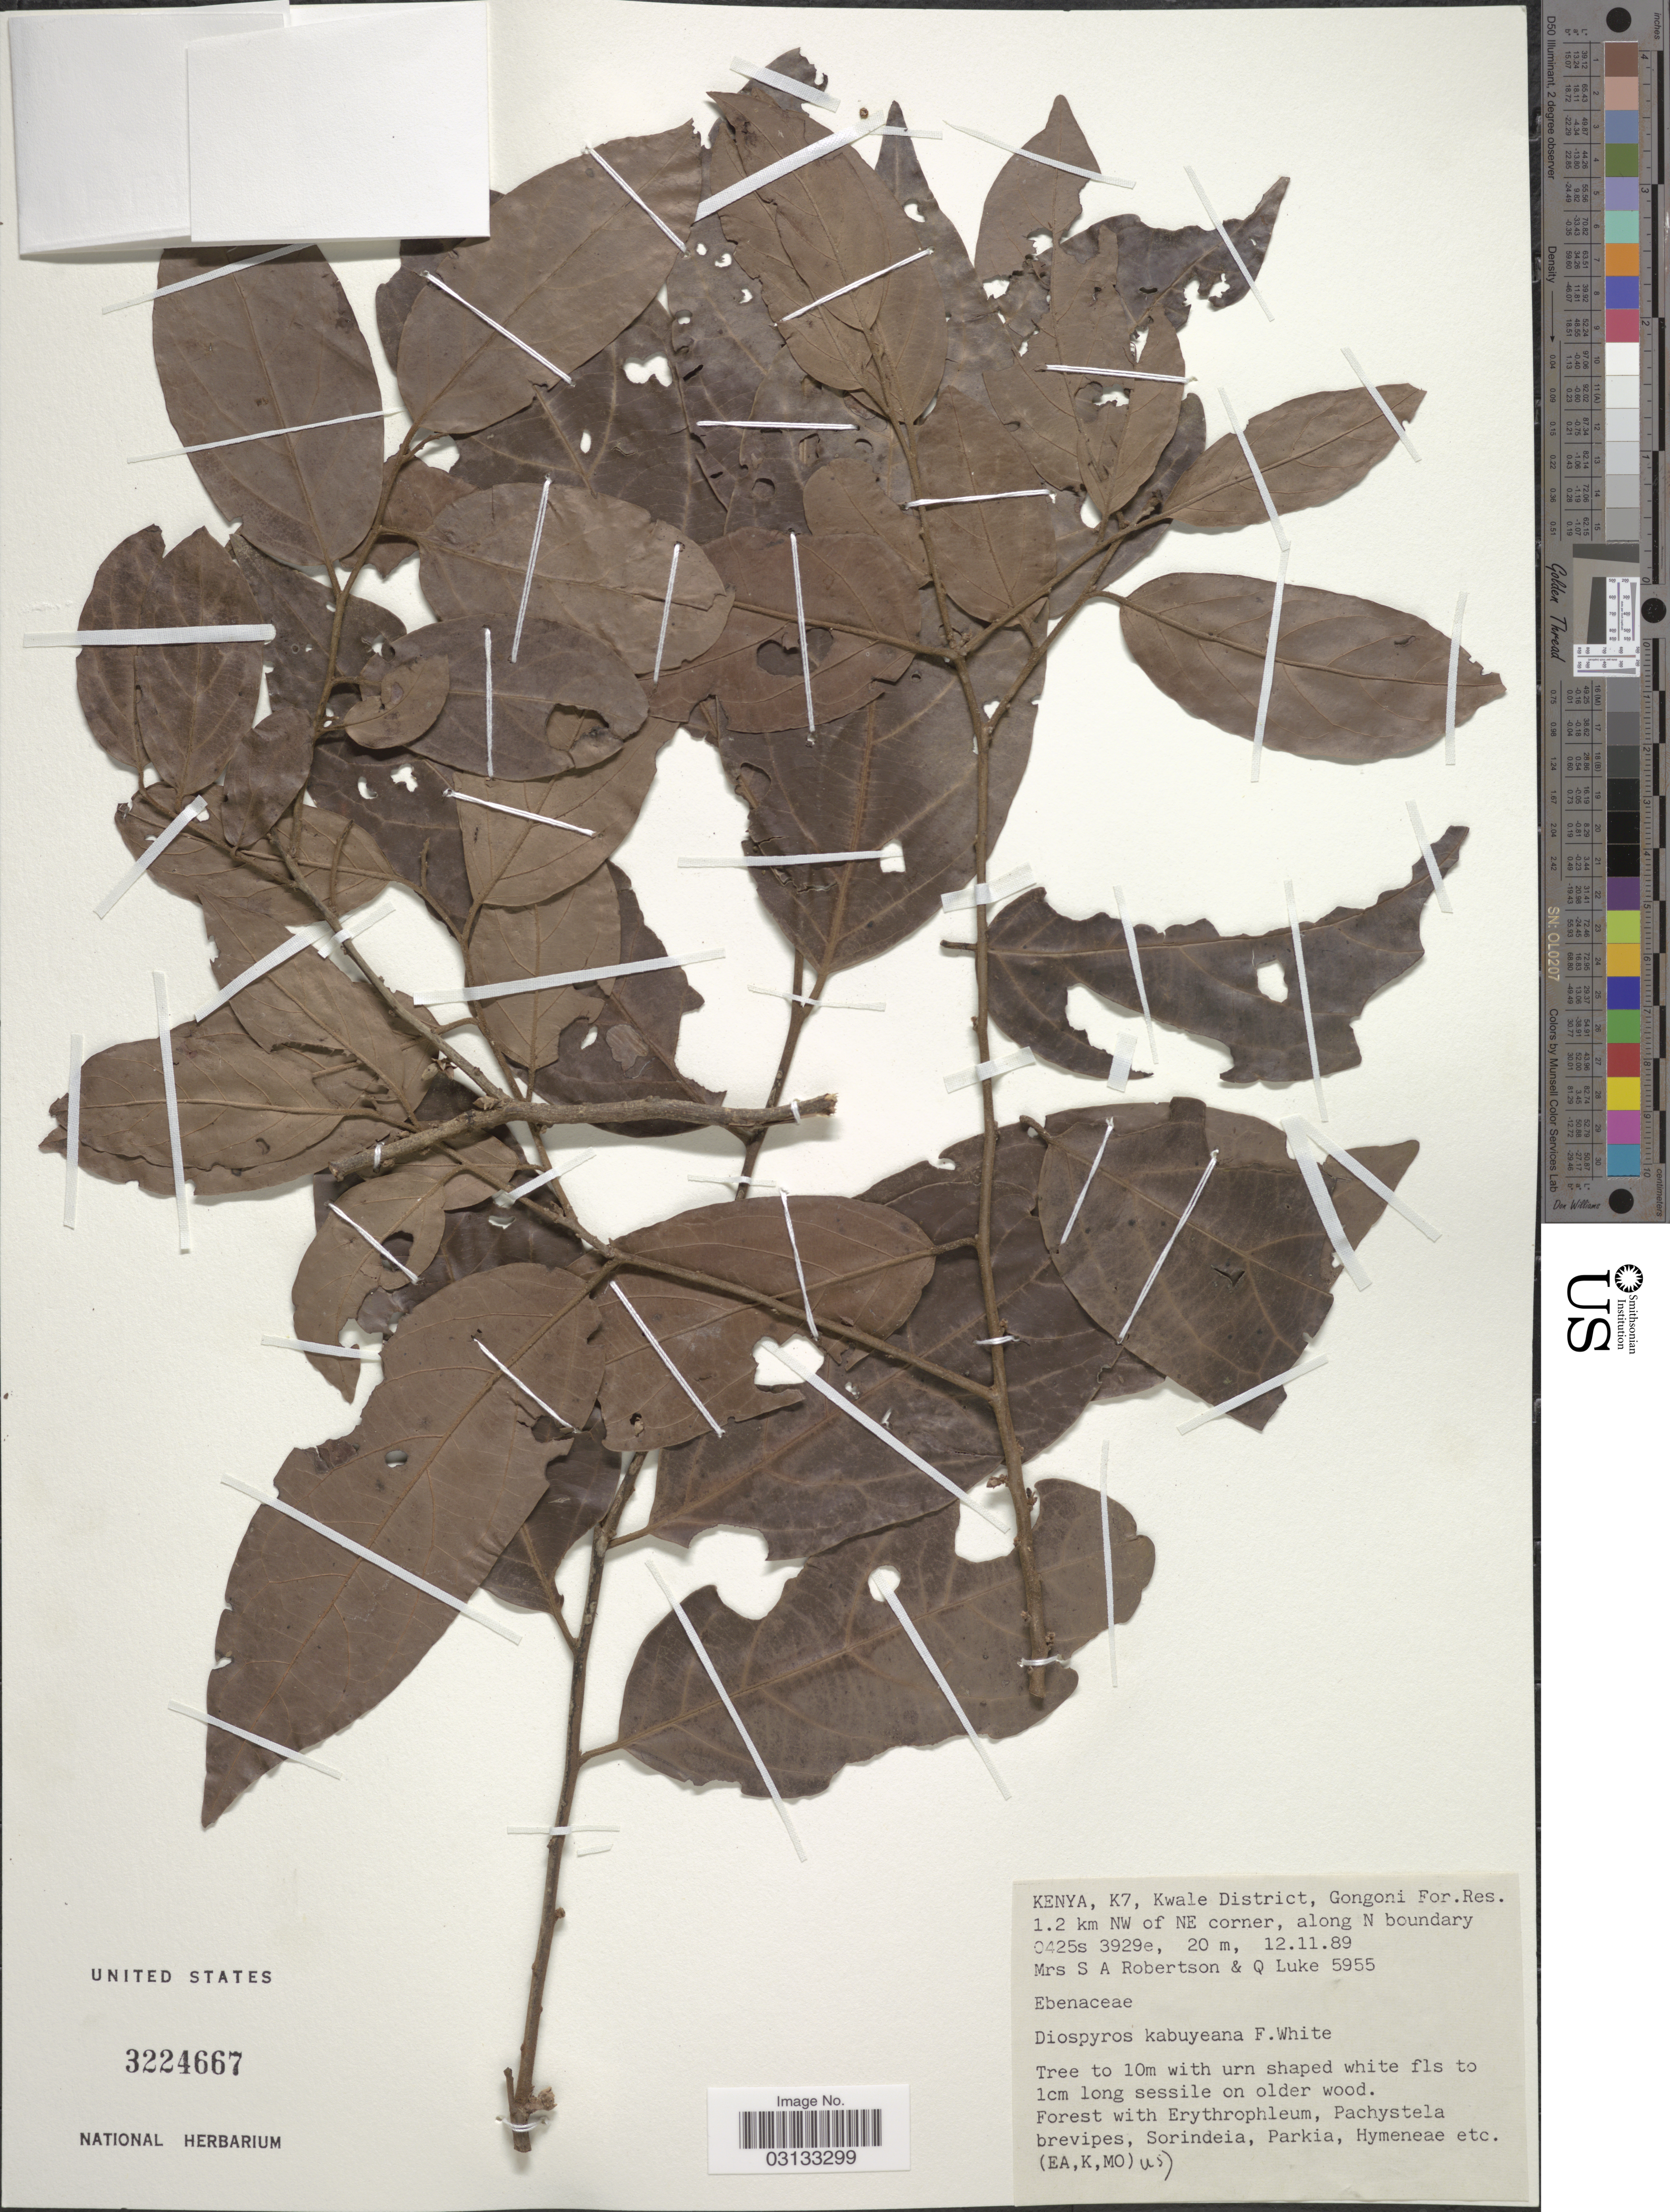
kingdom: Plantae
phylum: Tracheophyta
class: Magnoliopsida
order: Ericales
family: Ebenaceae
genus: Diospyros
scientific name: Diospyros kabuyeana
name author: F. White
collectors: S. Robertson & Q. Luke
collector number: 5955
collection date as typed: Transcribed d/m/y: 12/11/89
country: Kenya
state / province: Kwale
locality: K7, Kwale District, Gongoni For. Res. 1.2 km NW of NE corner, along N boundary.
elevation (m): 20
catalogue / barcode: US 3224667